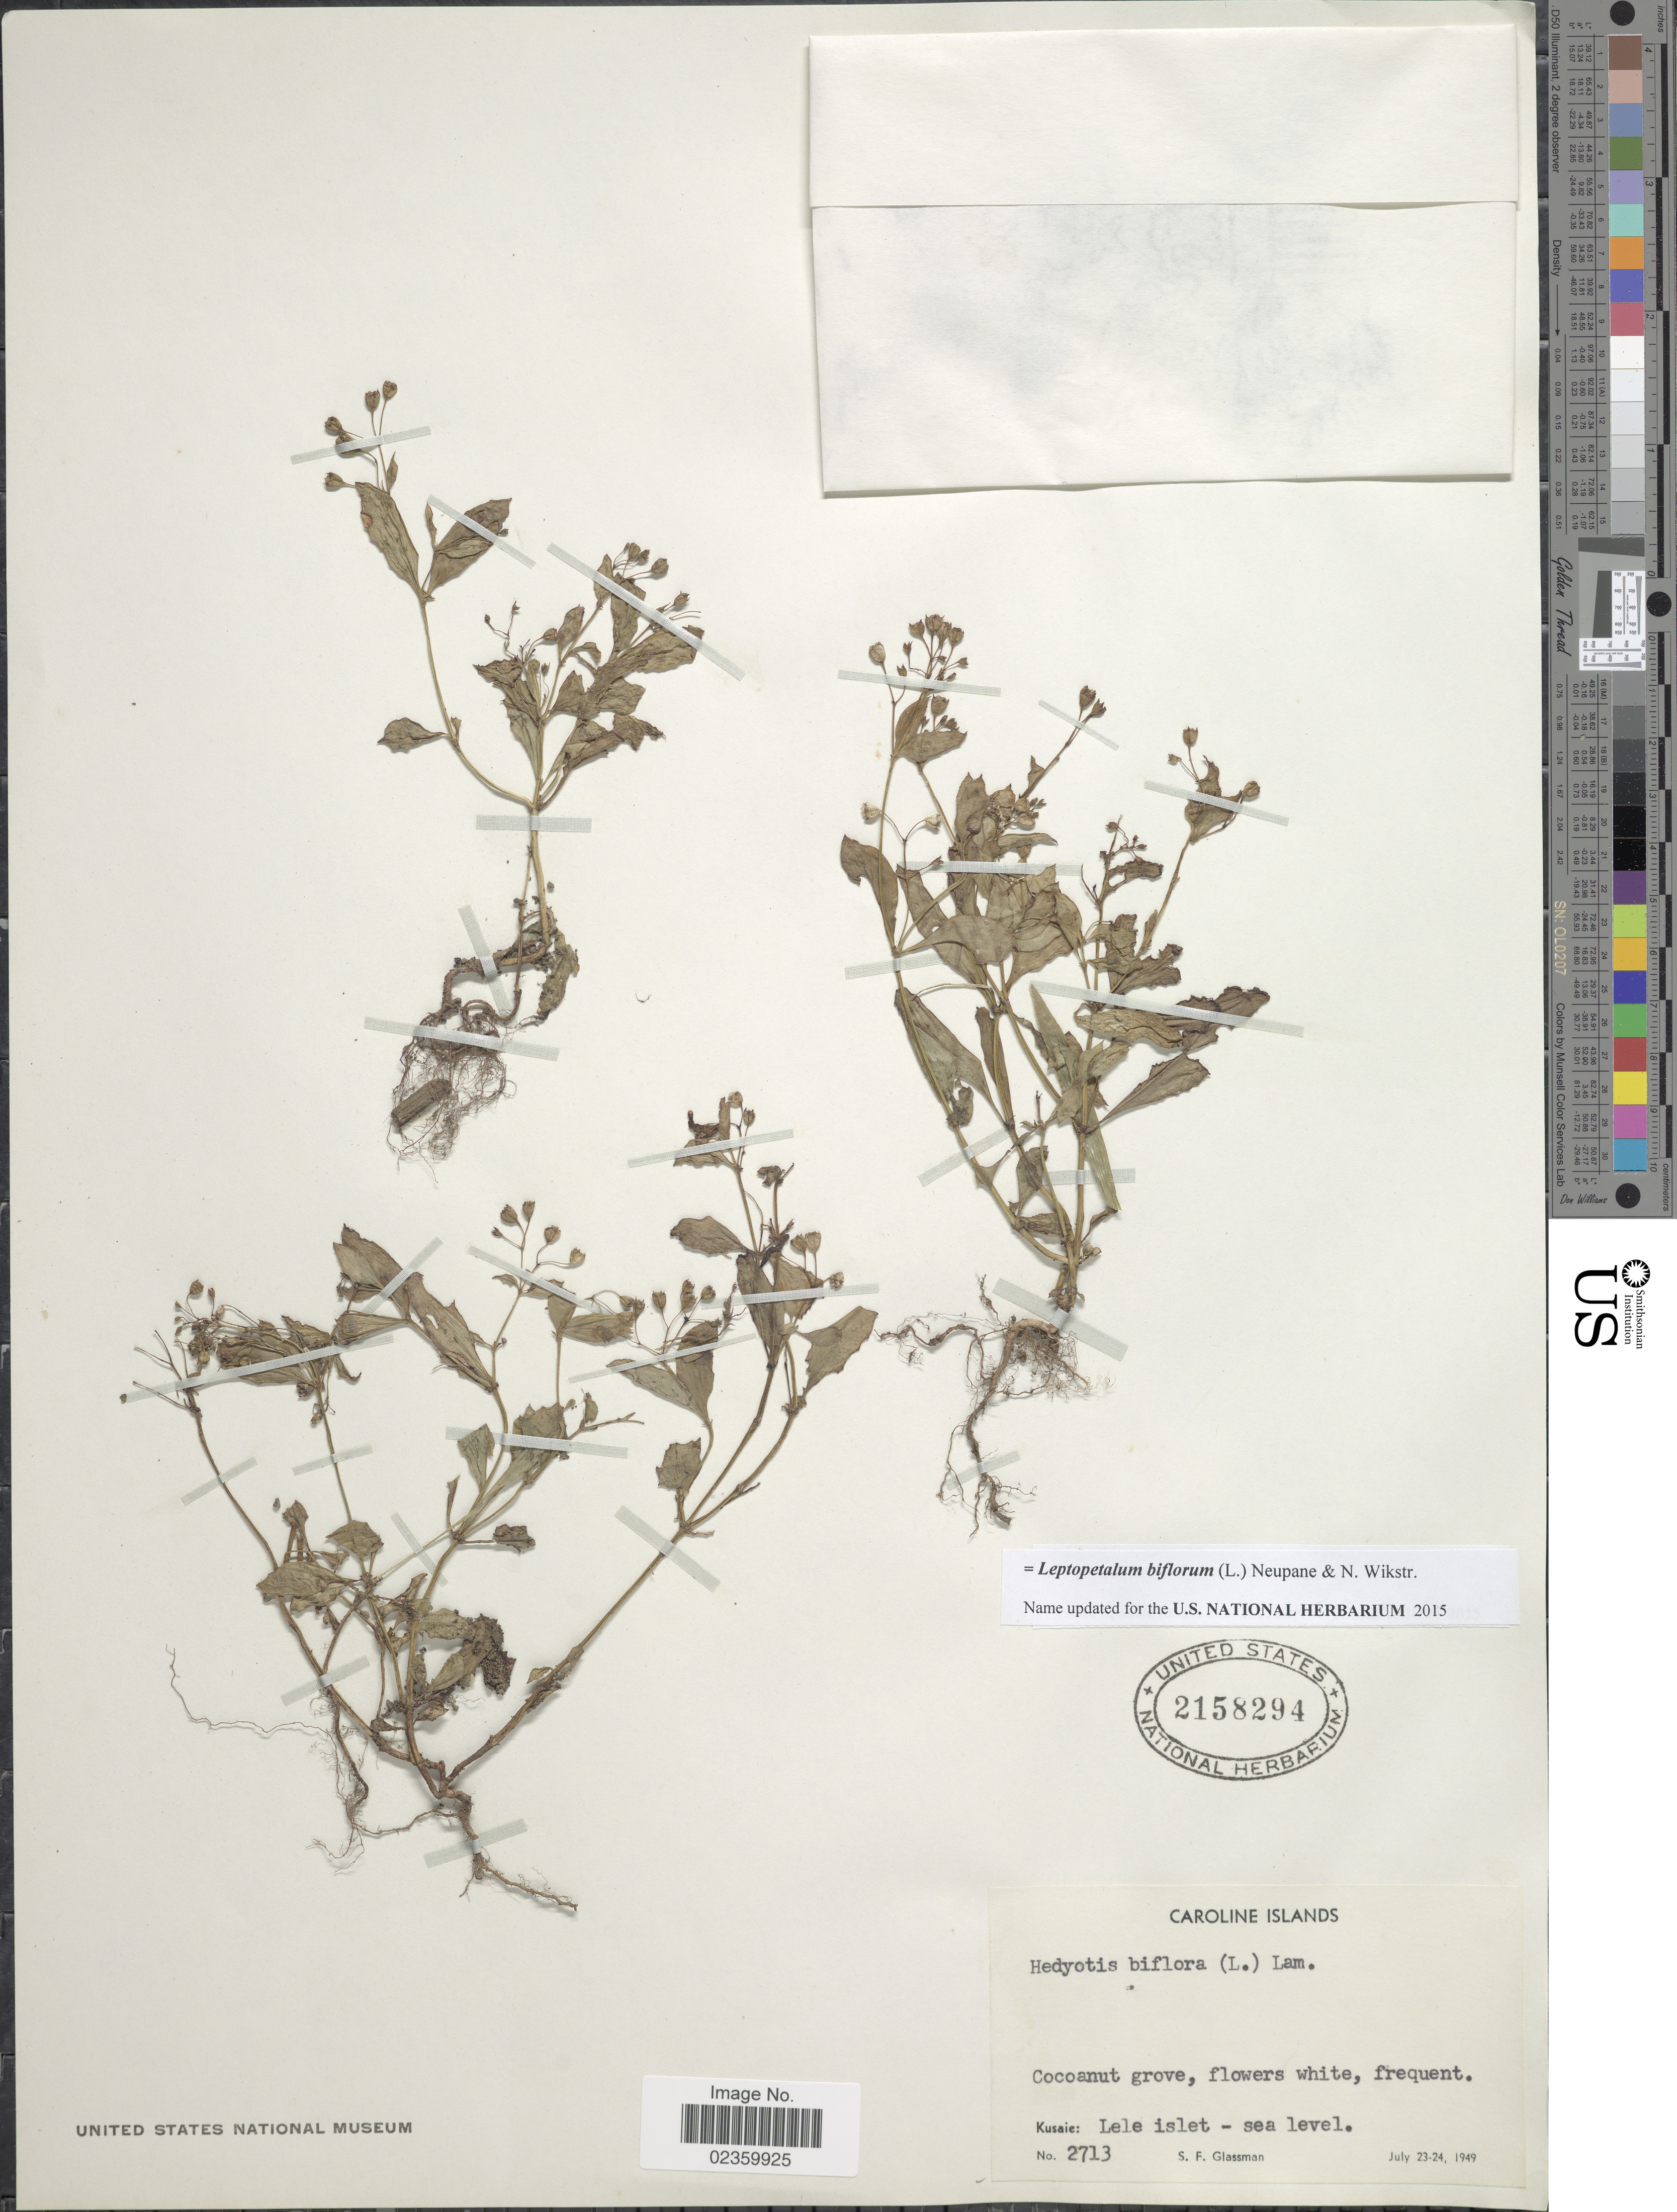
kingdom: Plantae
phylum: Tracheophyta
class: Magnoliopsida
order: Gentianales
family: Rubiaceae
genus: Leptopetalum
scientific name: Leptopetalum biflorum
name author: (L.) Neupane & N. Wikstr.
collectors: S. F. Glassman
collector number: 2713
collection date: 1949-07-23/1949-07-24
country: Micronesia, Federated States of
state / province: Kosrae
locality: Lele Islet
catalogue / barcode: US 2158294